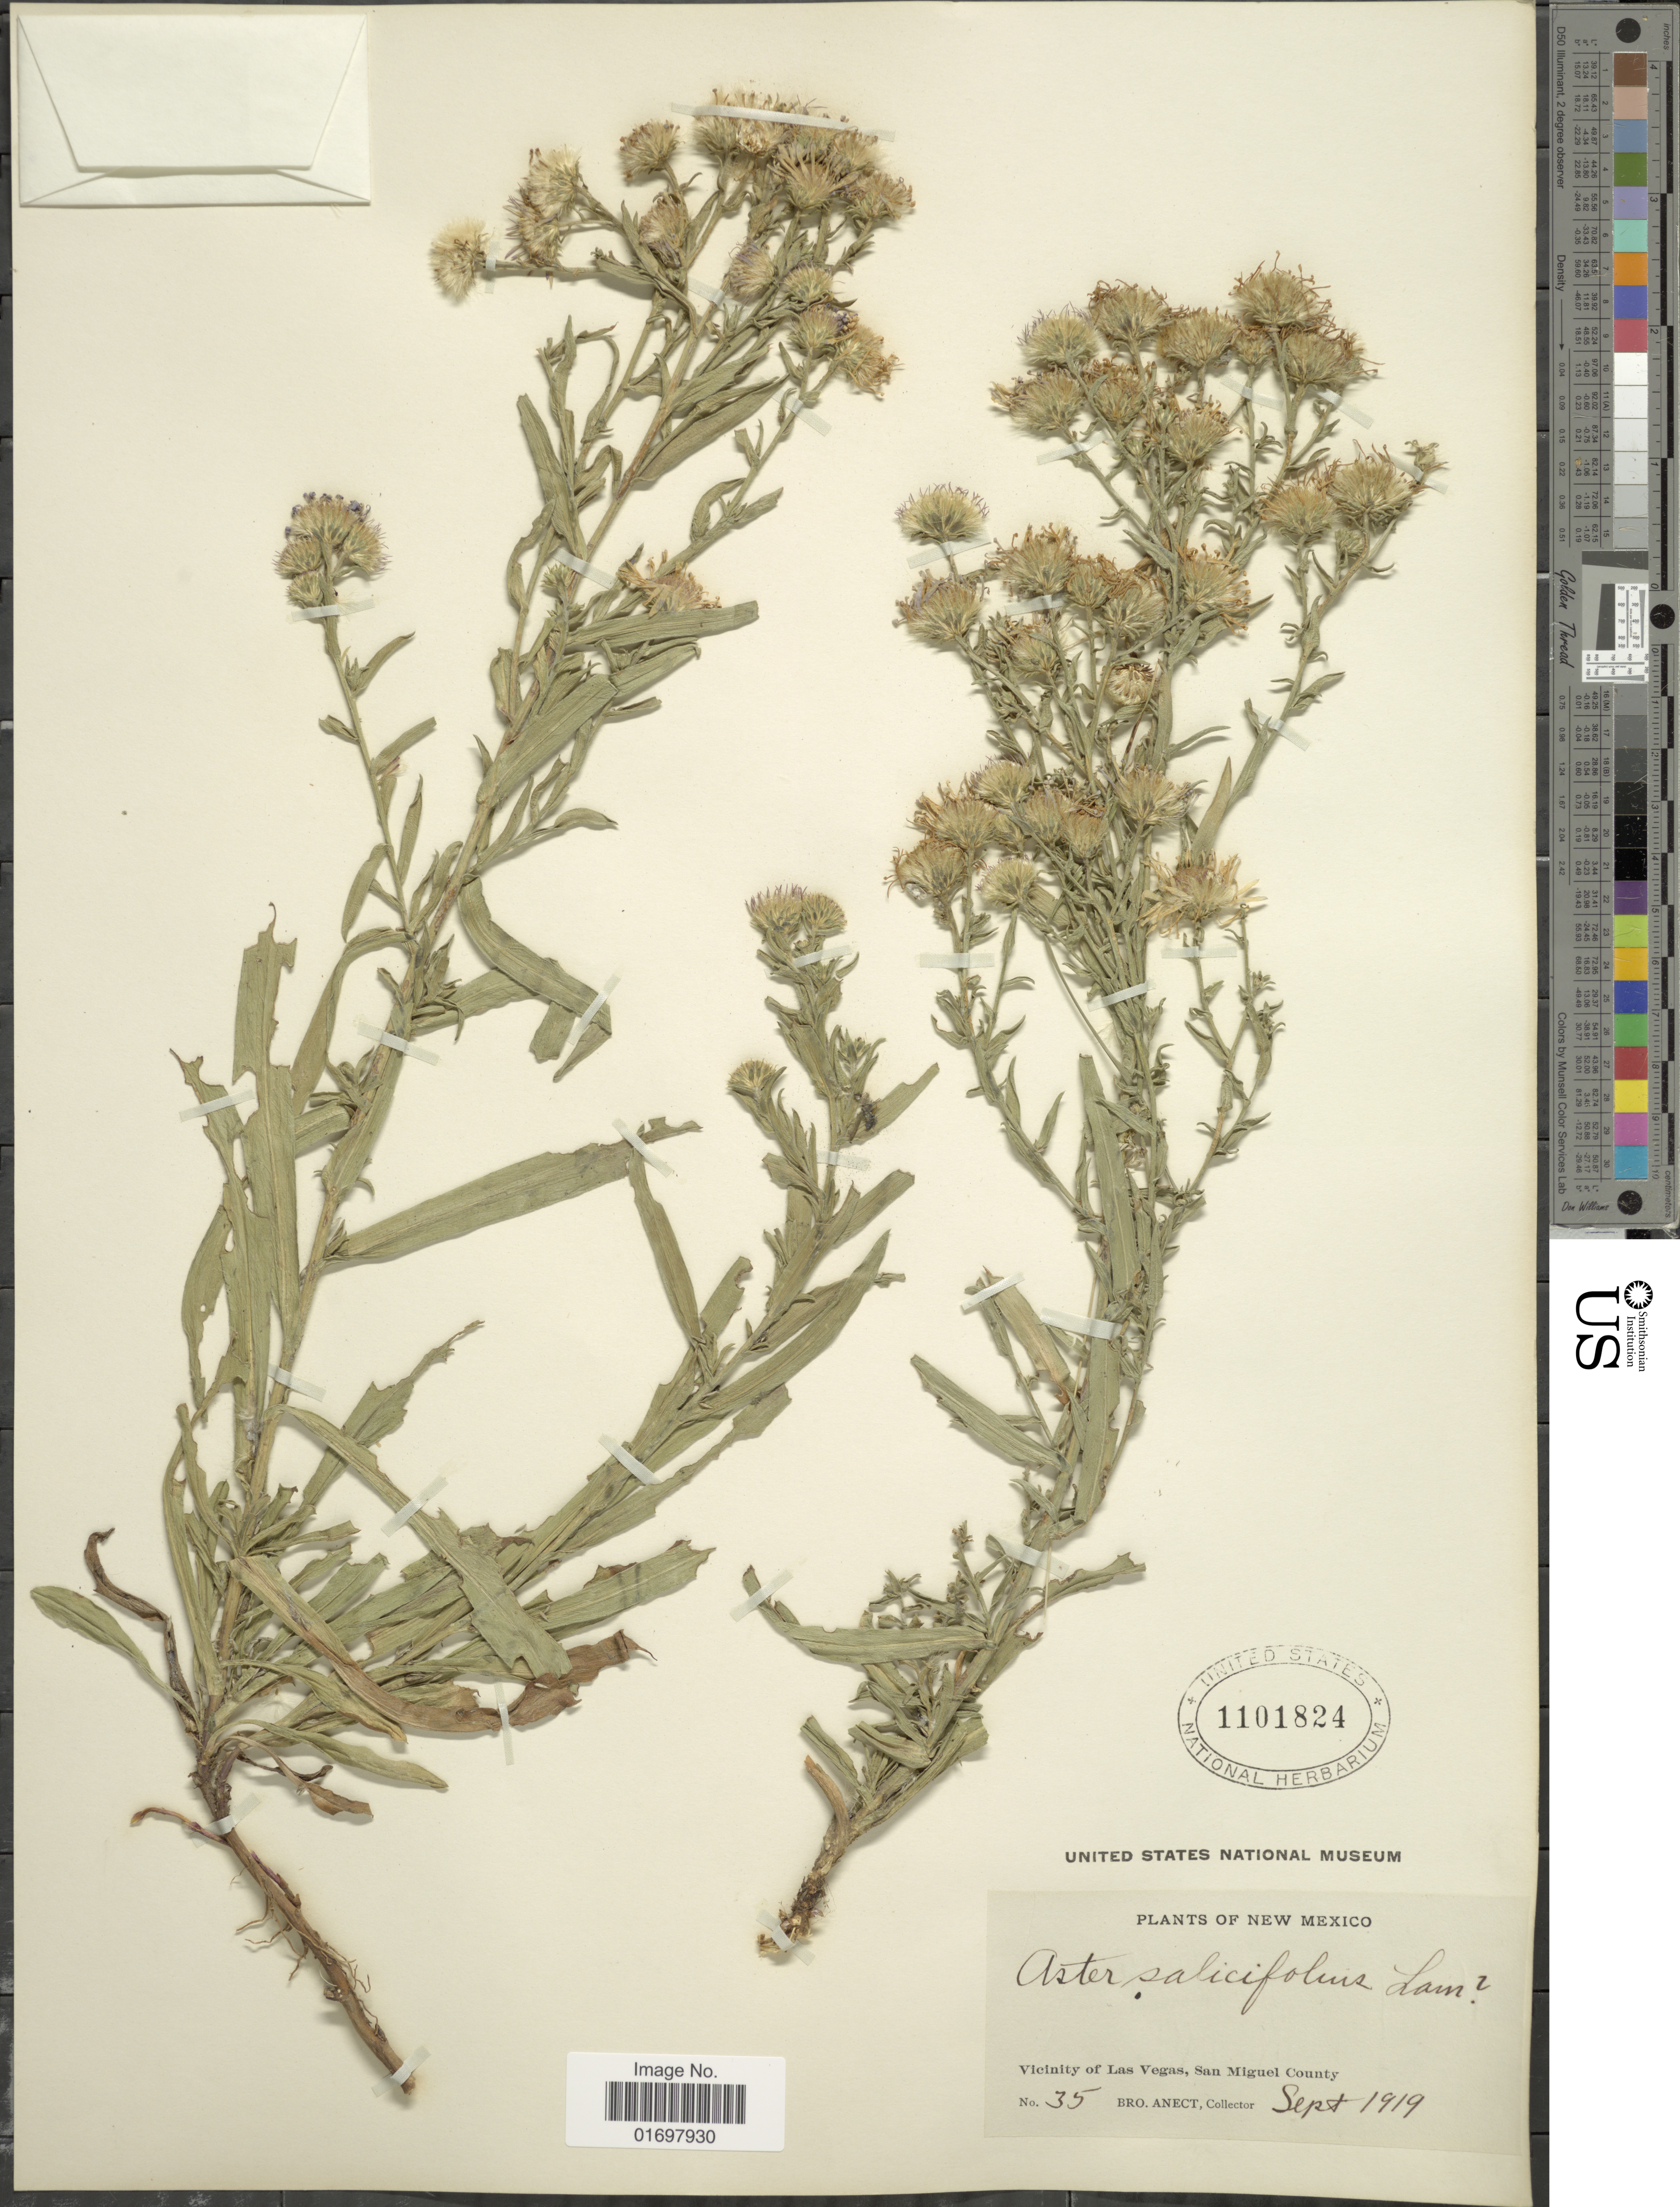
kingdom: Plantae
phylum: Tracheophyta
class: Magnoliopsida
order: Asterales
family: Asteraceae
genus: Symphyotrichum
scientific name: Symphyotrichum lanceolatum var. hesperium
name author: (A. Gray) G.L. Nesom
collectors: B. Anect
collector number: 35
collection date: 1919-09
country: United States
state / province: New Mexico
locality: Vicinity of Las Vegas, San Miguel County.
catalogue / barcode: US 1101824